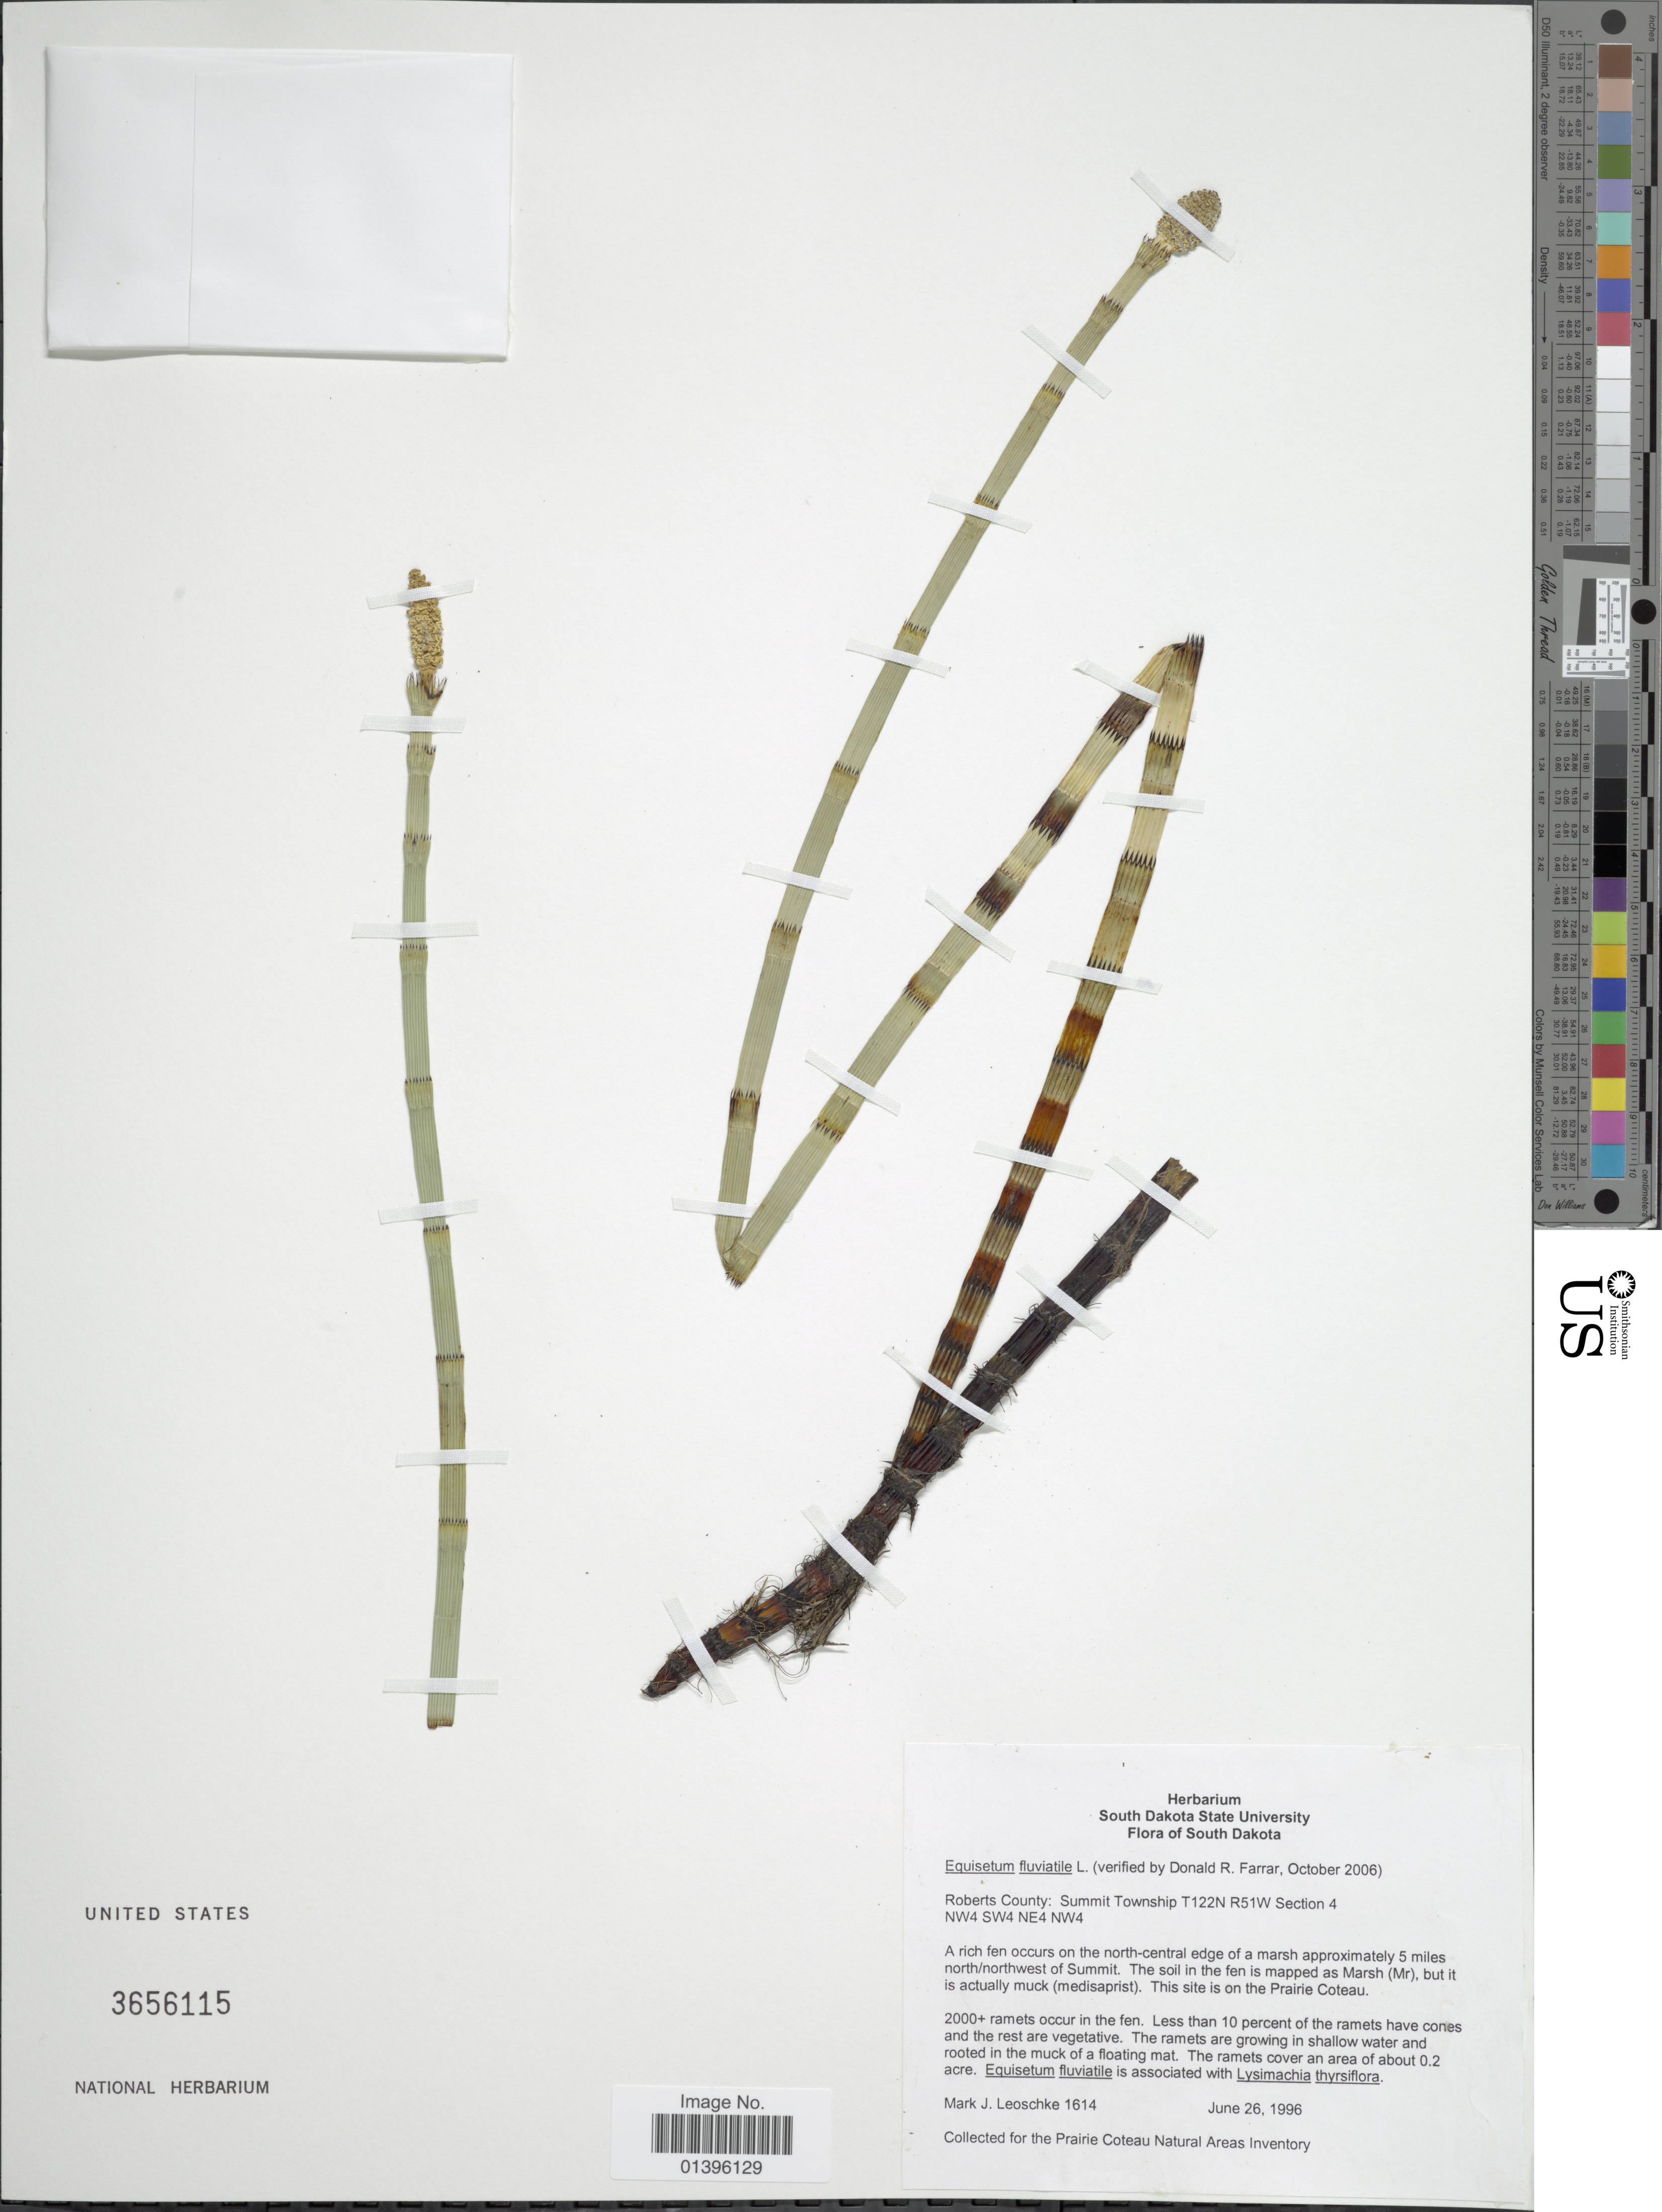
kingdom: Plantae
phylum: Tracheophyta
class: Polypodiopsida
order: Equisetales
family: Equisetaceae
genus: Equisetum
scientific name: Equisetum fluviatile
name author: L.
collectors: M. J. Leoschke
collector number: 1614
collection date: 1996-06-26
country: United States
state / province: South Dakota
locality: Roberts County: Summit Township T122N R51W Section 4, NW4 SW4 NE4 NW4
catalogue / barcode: US 3656115